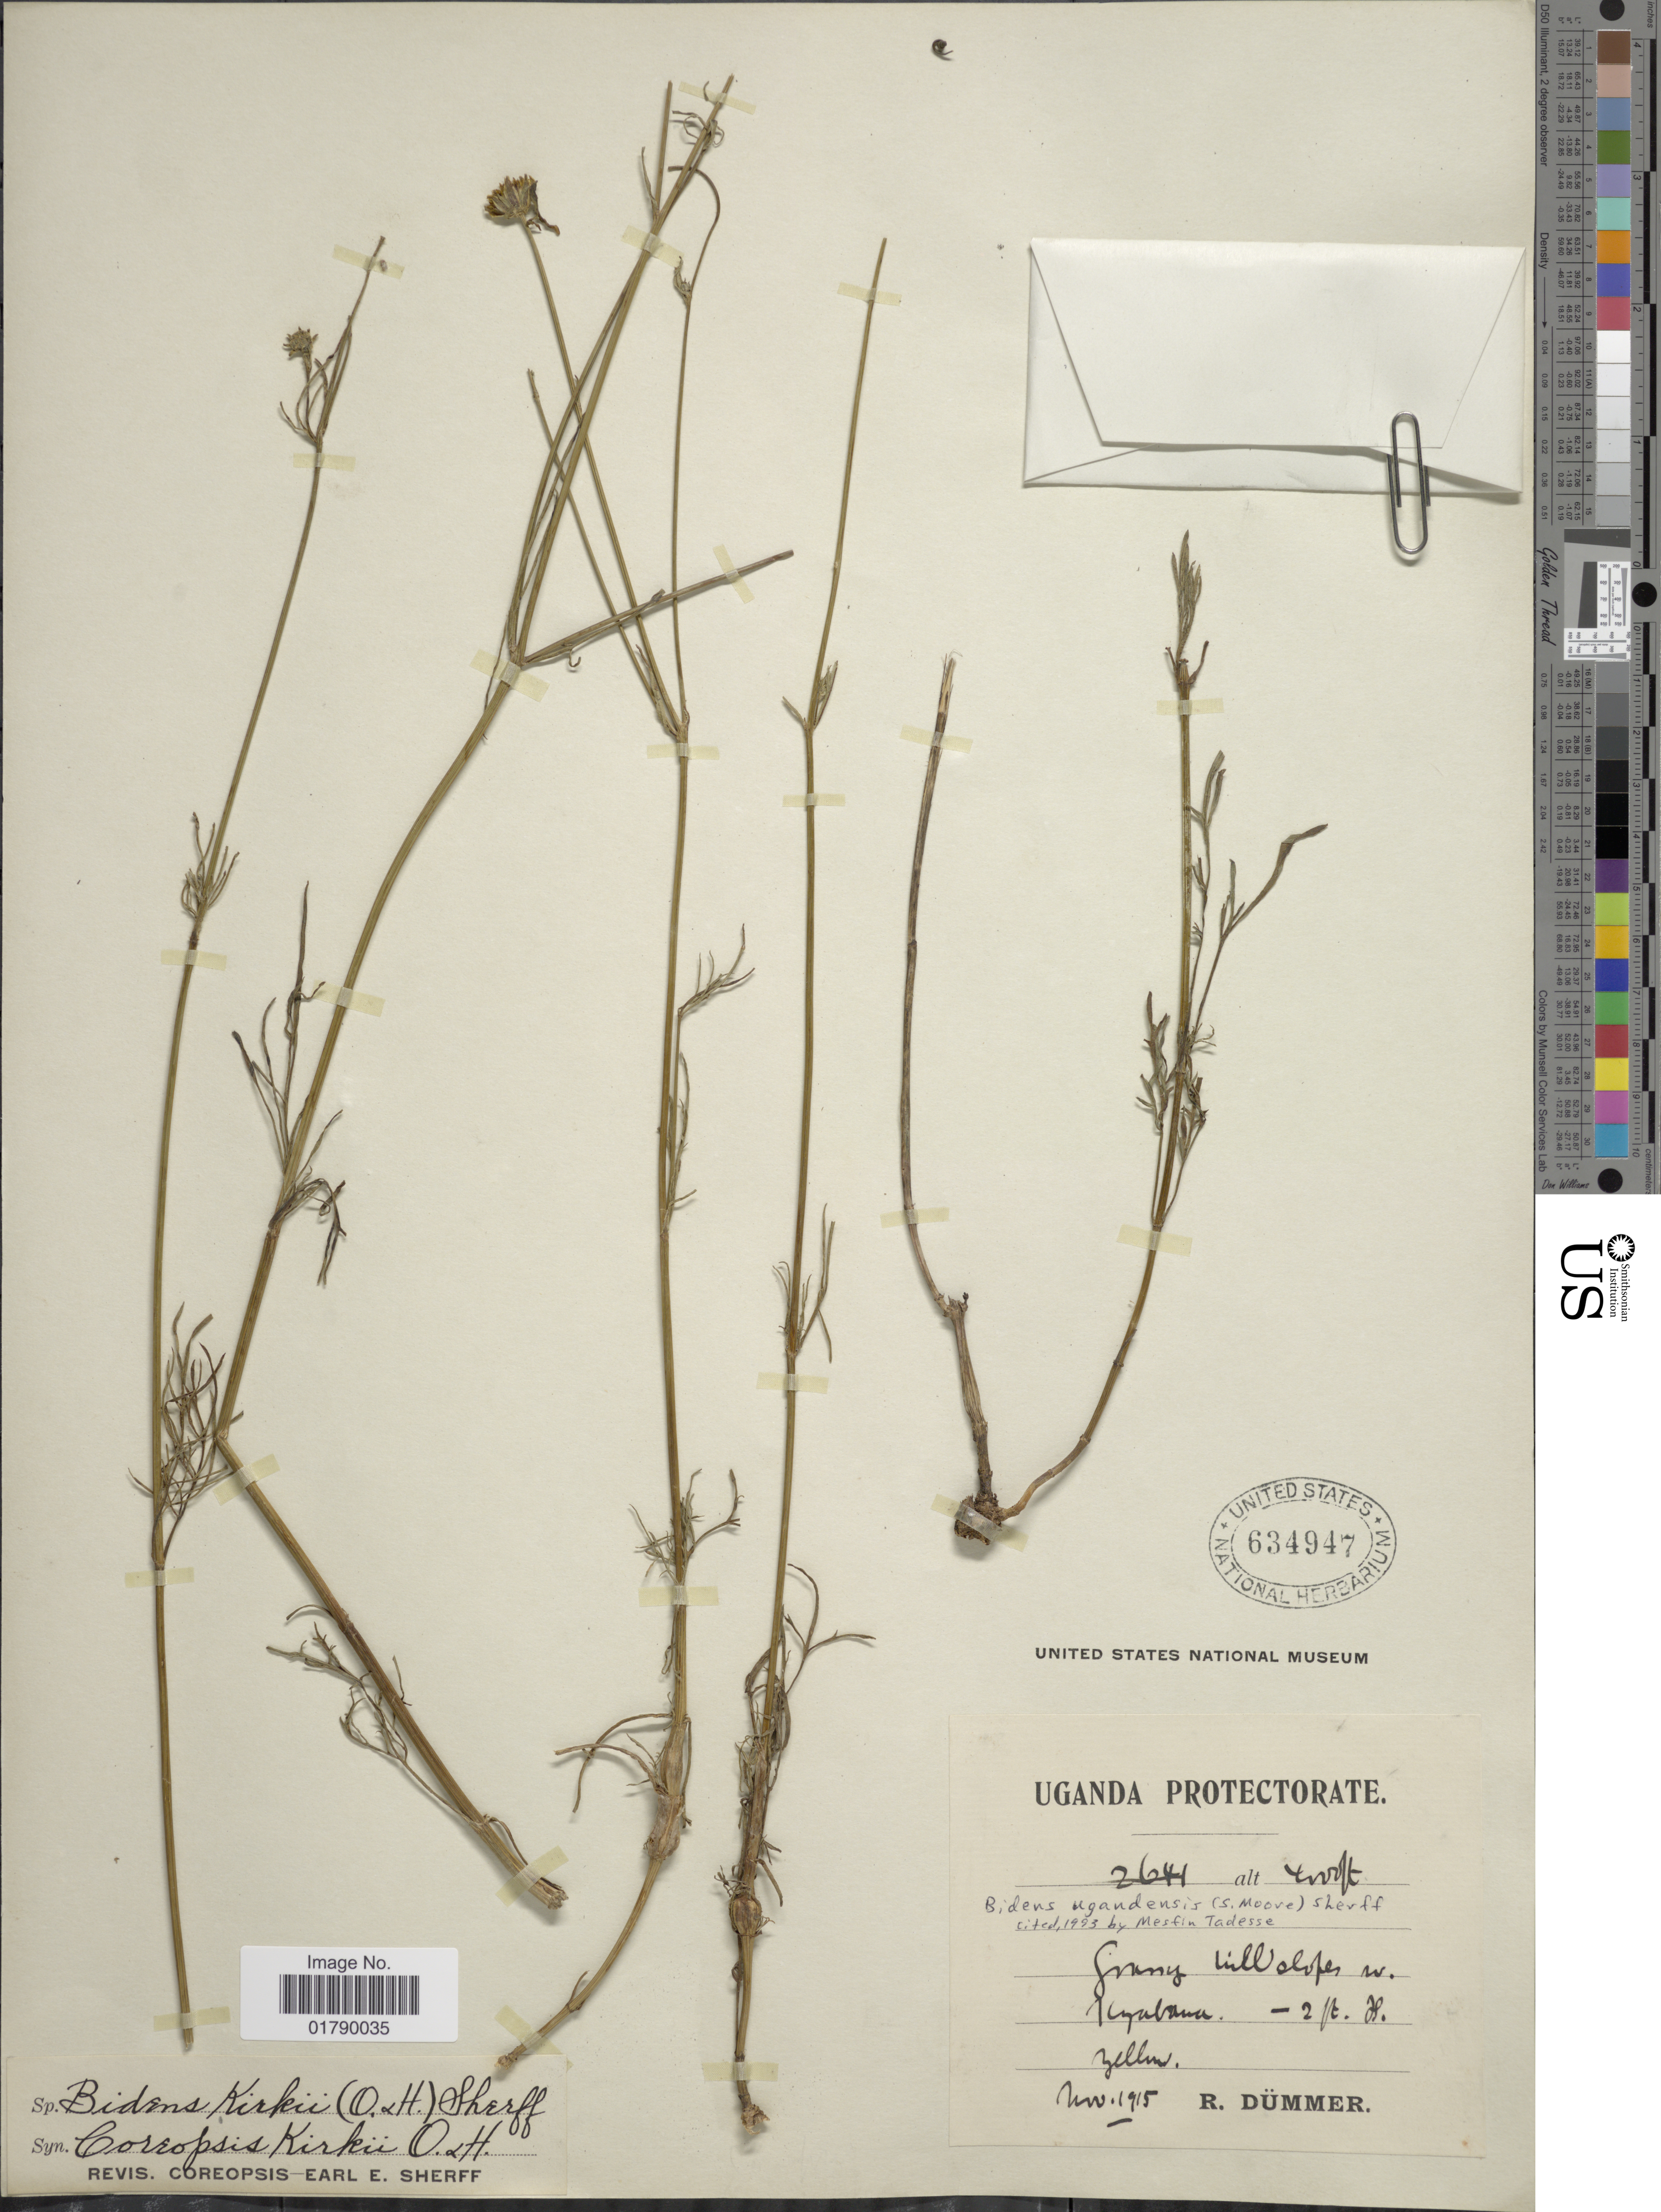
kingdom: Plantae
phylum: Tracheophyta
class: Magnoliopsida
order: Asterales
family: Asteraceae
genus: Bidens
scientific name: Bidens ugandensis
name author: (S. Moore) Sherff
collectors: R. A. Dümmer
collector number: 2641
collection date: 1915-11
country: Uganda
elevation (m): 1219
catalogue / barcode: US 634947